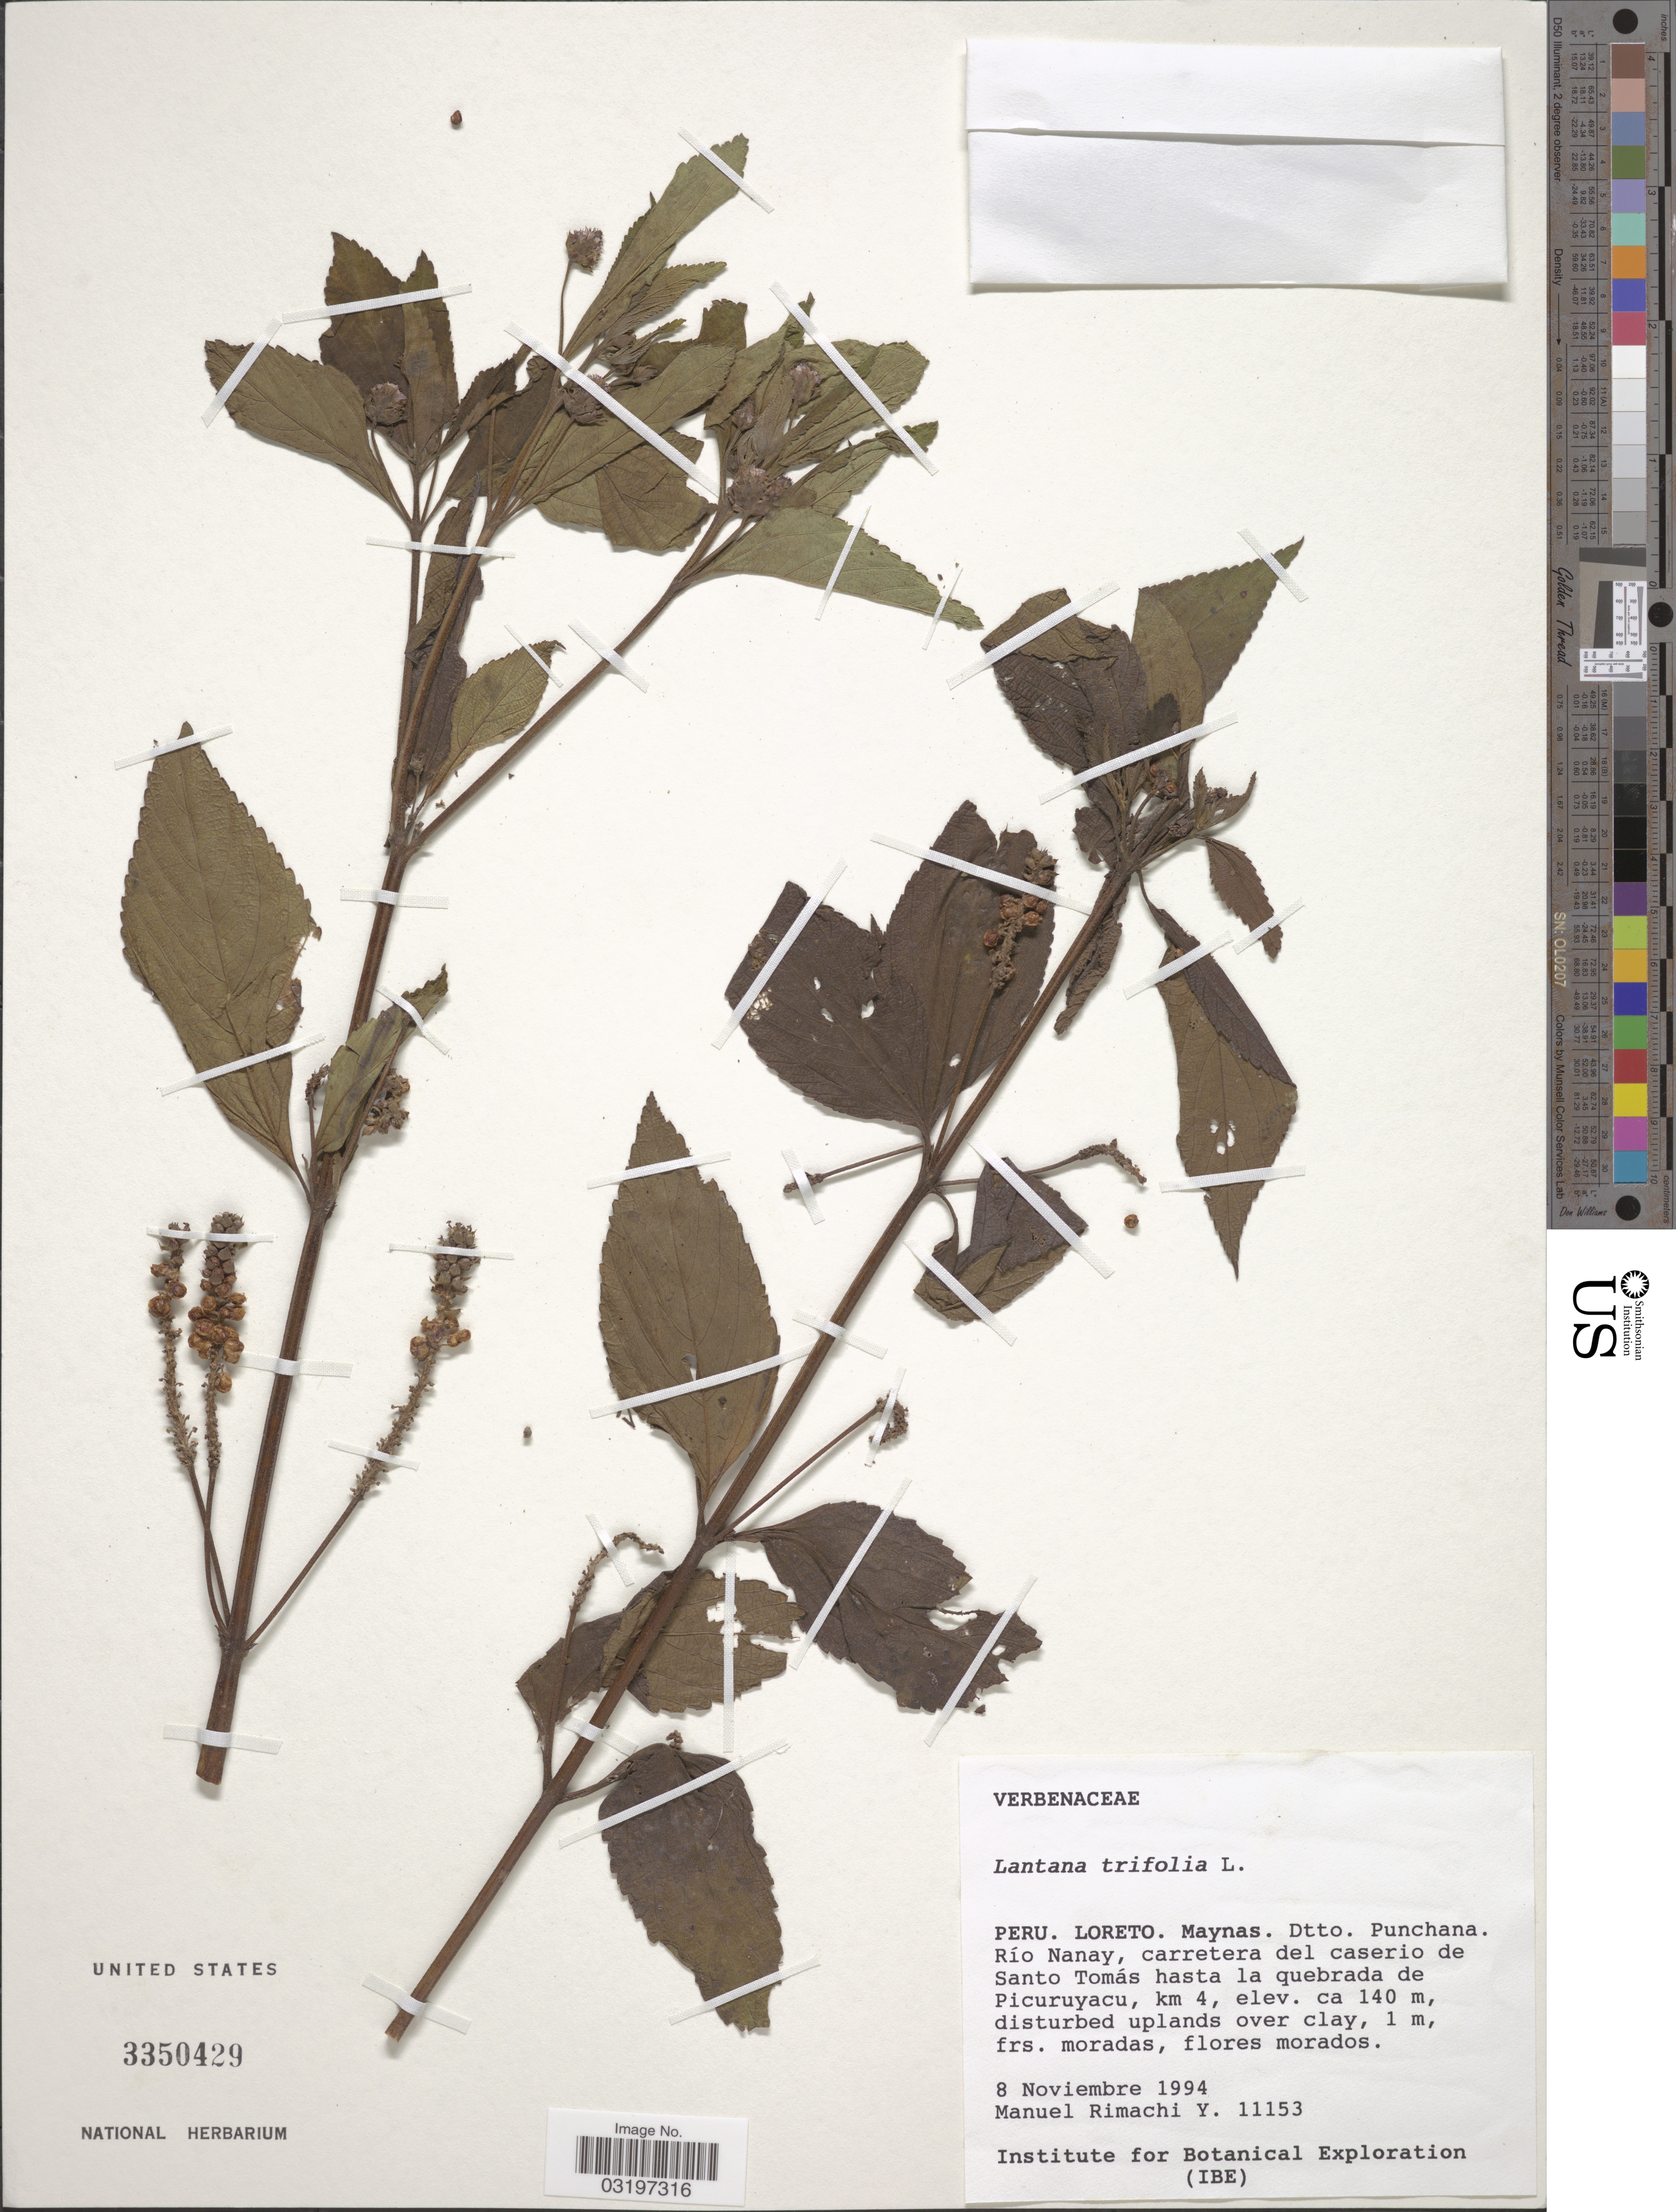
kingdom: Plantae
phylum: Tracheophyta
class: Magnoliopsida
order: Lamiales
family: Verbenaceae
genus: Lantana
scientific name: Lantana trifolia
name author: L.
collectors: M. Rimachi Y.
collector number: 11153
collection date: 1994-11-08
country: Peru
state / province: Loreto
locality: Maynas. Dtto. Punchana. Río Nanay, carretera del caserio de Santo Tomás hasta la quebrada de Picuruyacu, km 4.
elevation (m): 140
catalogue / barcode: US 3350429